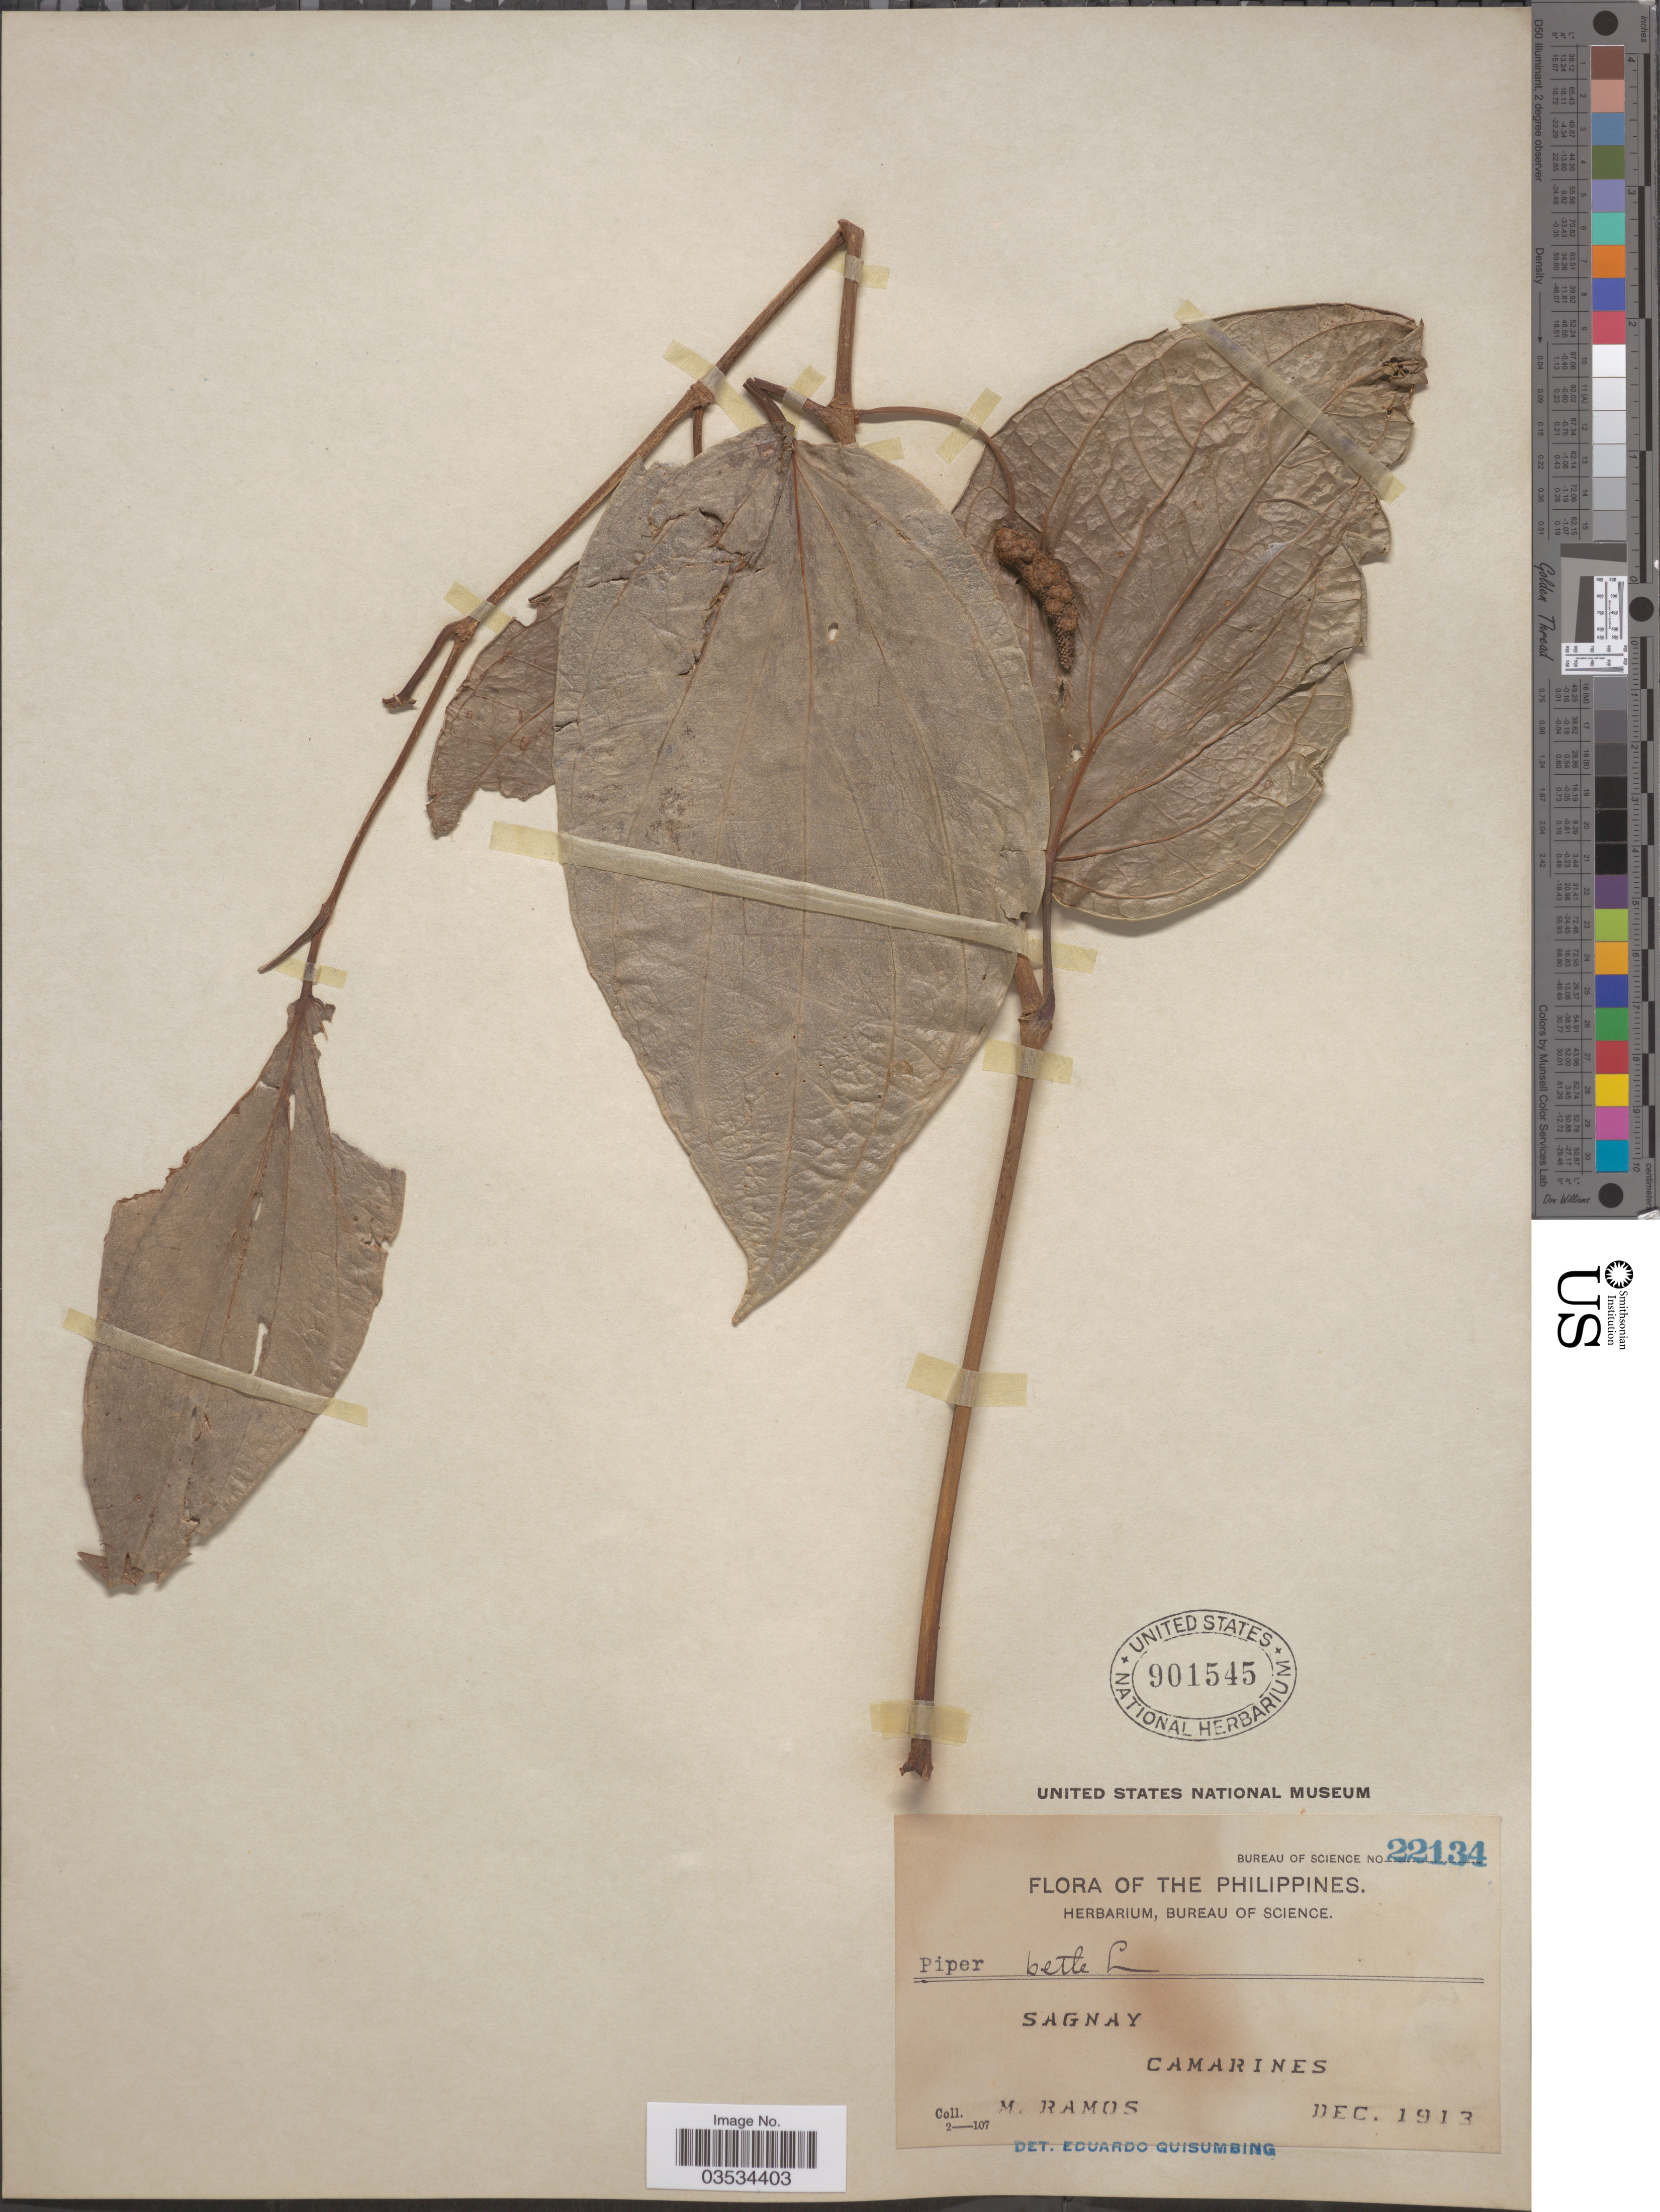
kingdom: Plantae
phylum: Tracheophyta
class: Magnoliopsida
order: Piperales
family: Piperaceae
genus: Piper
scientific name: Piper betle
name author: L.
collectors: M. Ramos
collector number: Bureau of Science 22134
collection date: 1913-12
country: Philippines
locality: Sagnay. Camarines.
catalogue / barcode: US 901545